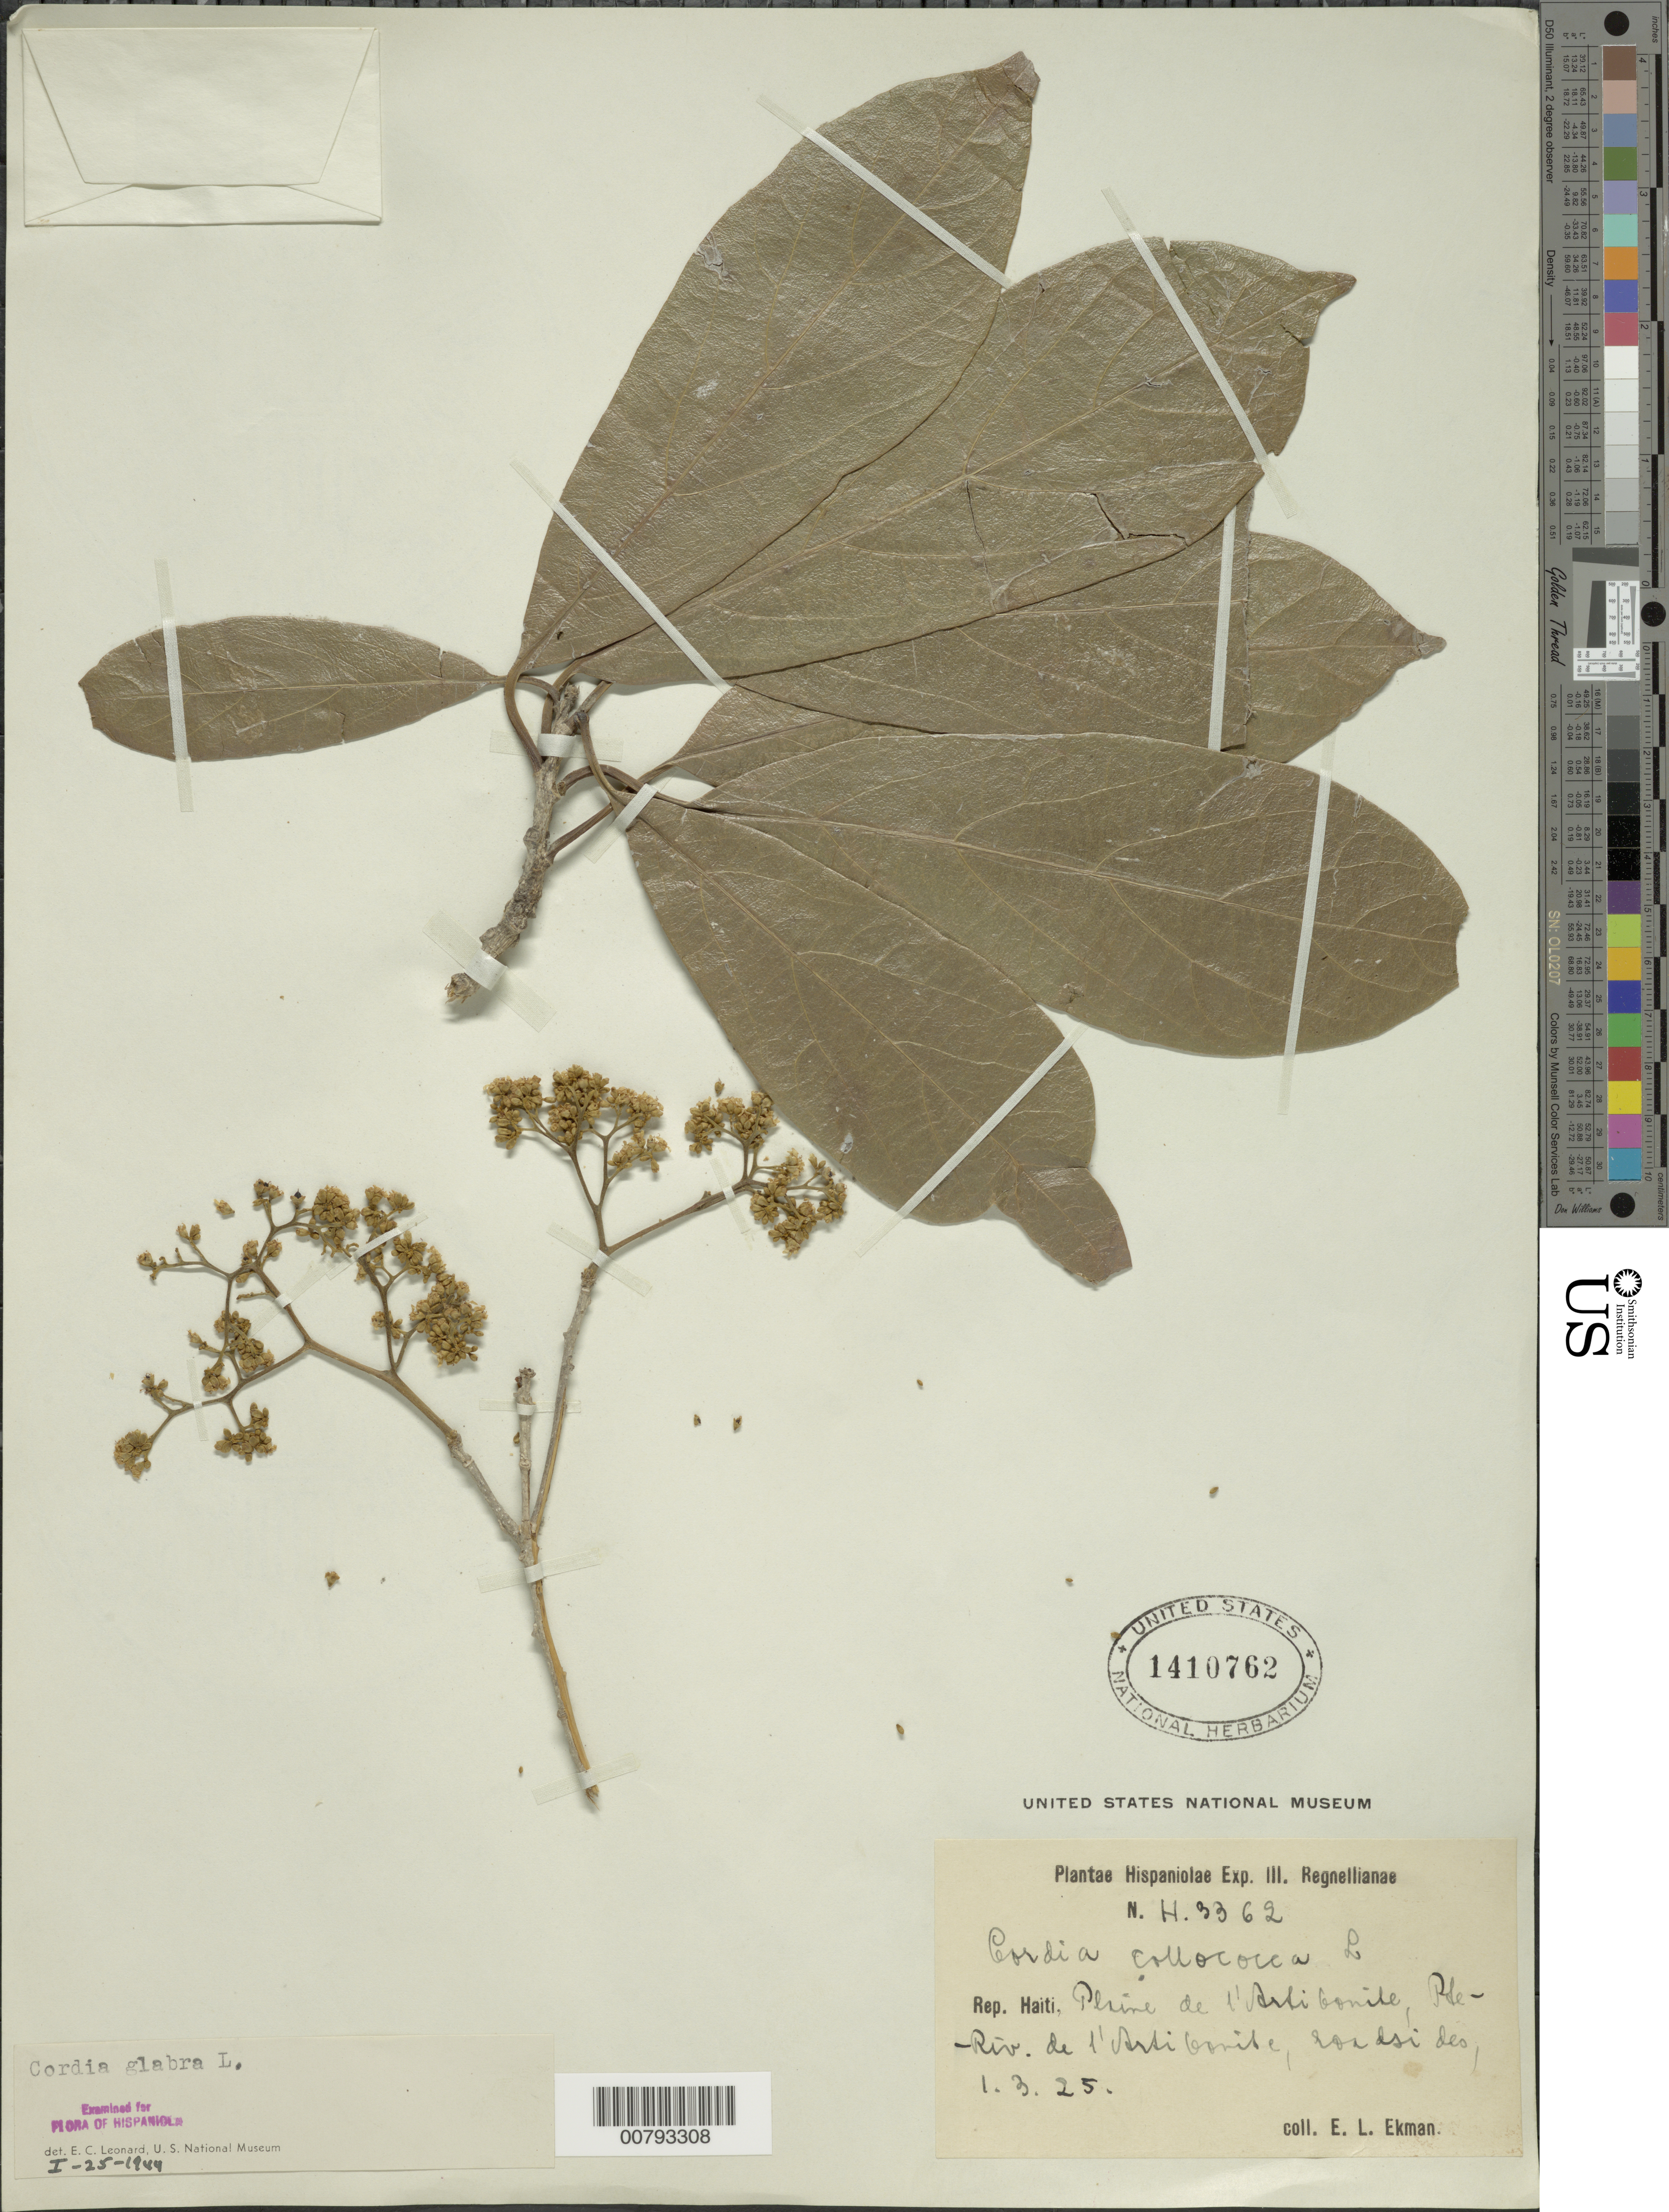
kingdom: Plantae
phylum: Tracheophyta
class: Magnoliopsida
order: Boraginales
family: Cordiaceae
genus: Cordia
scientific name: Cordia collococca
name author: L.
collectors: E. L. Ekman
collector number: H 3362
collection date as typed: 01 Mar 1925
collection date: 1925-03-01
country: Haiti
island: Hispaniola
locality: Plaine de l'Artibonite, Pte. Rive. de l'Artibonite.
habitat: Roadsides.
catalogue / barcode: US 1410762